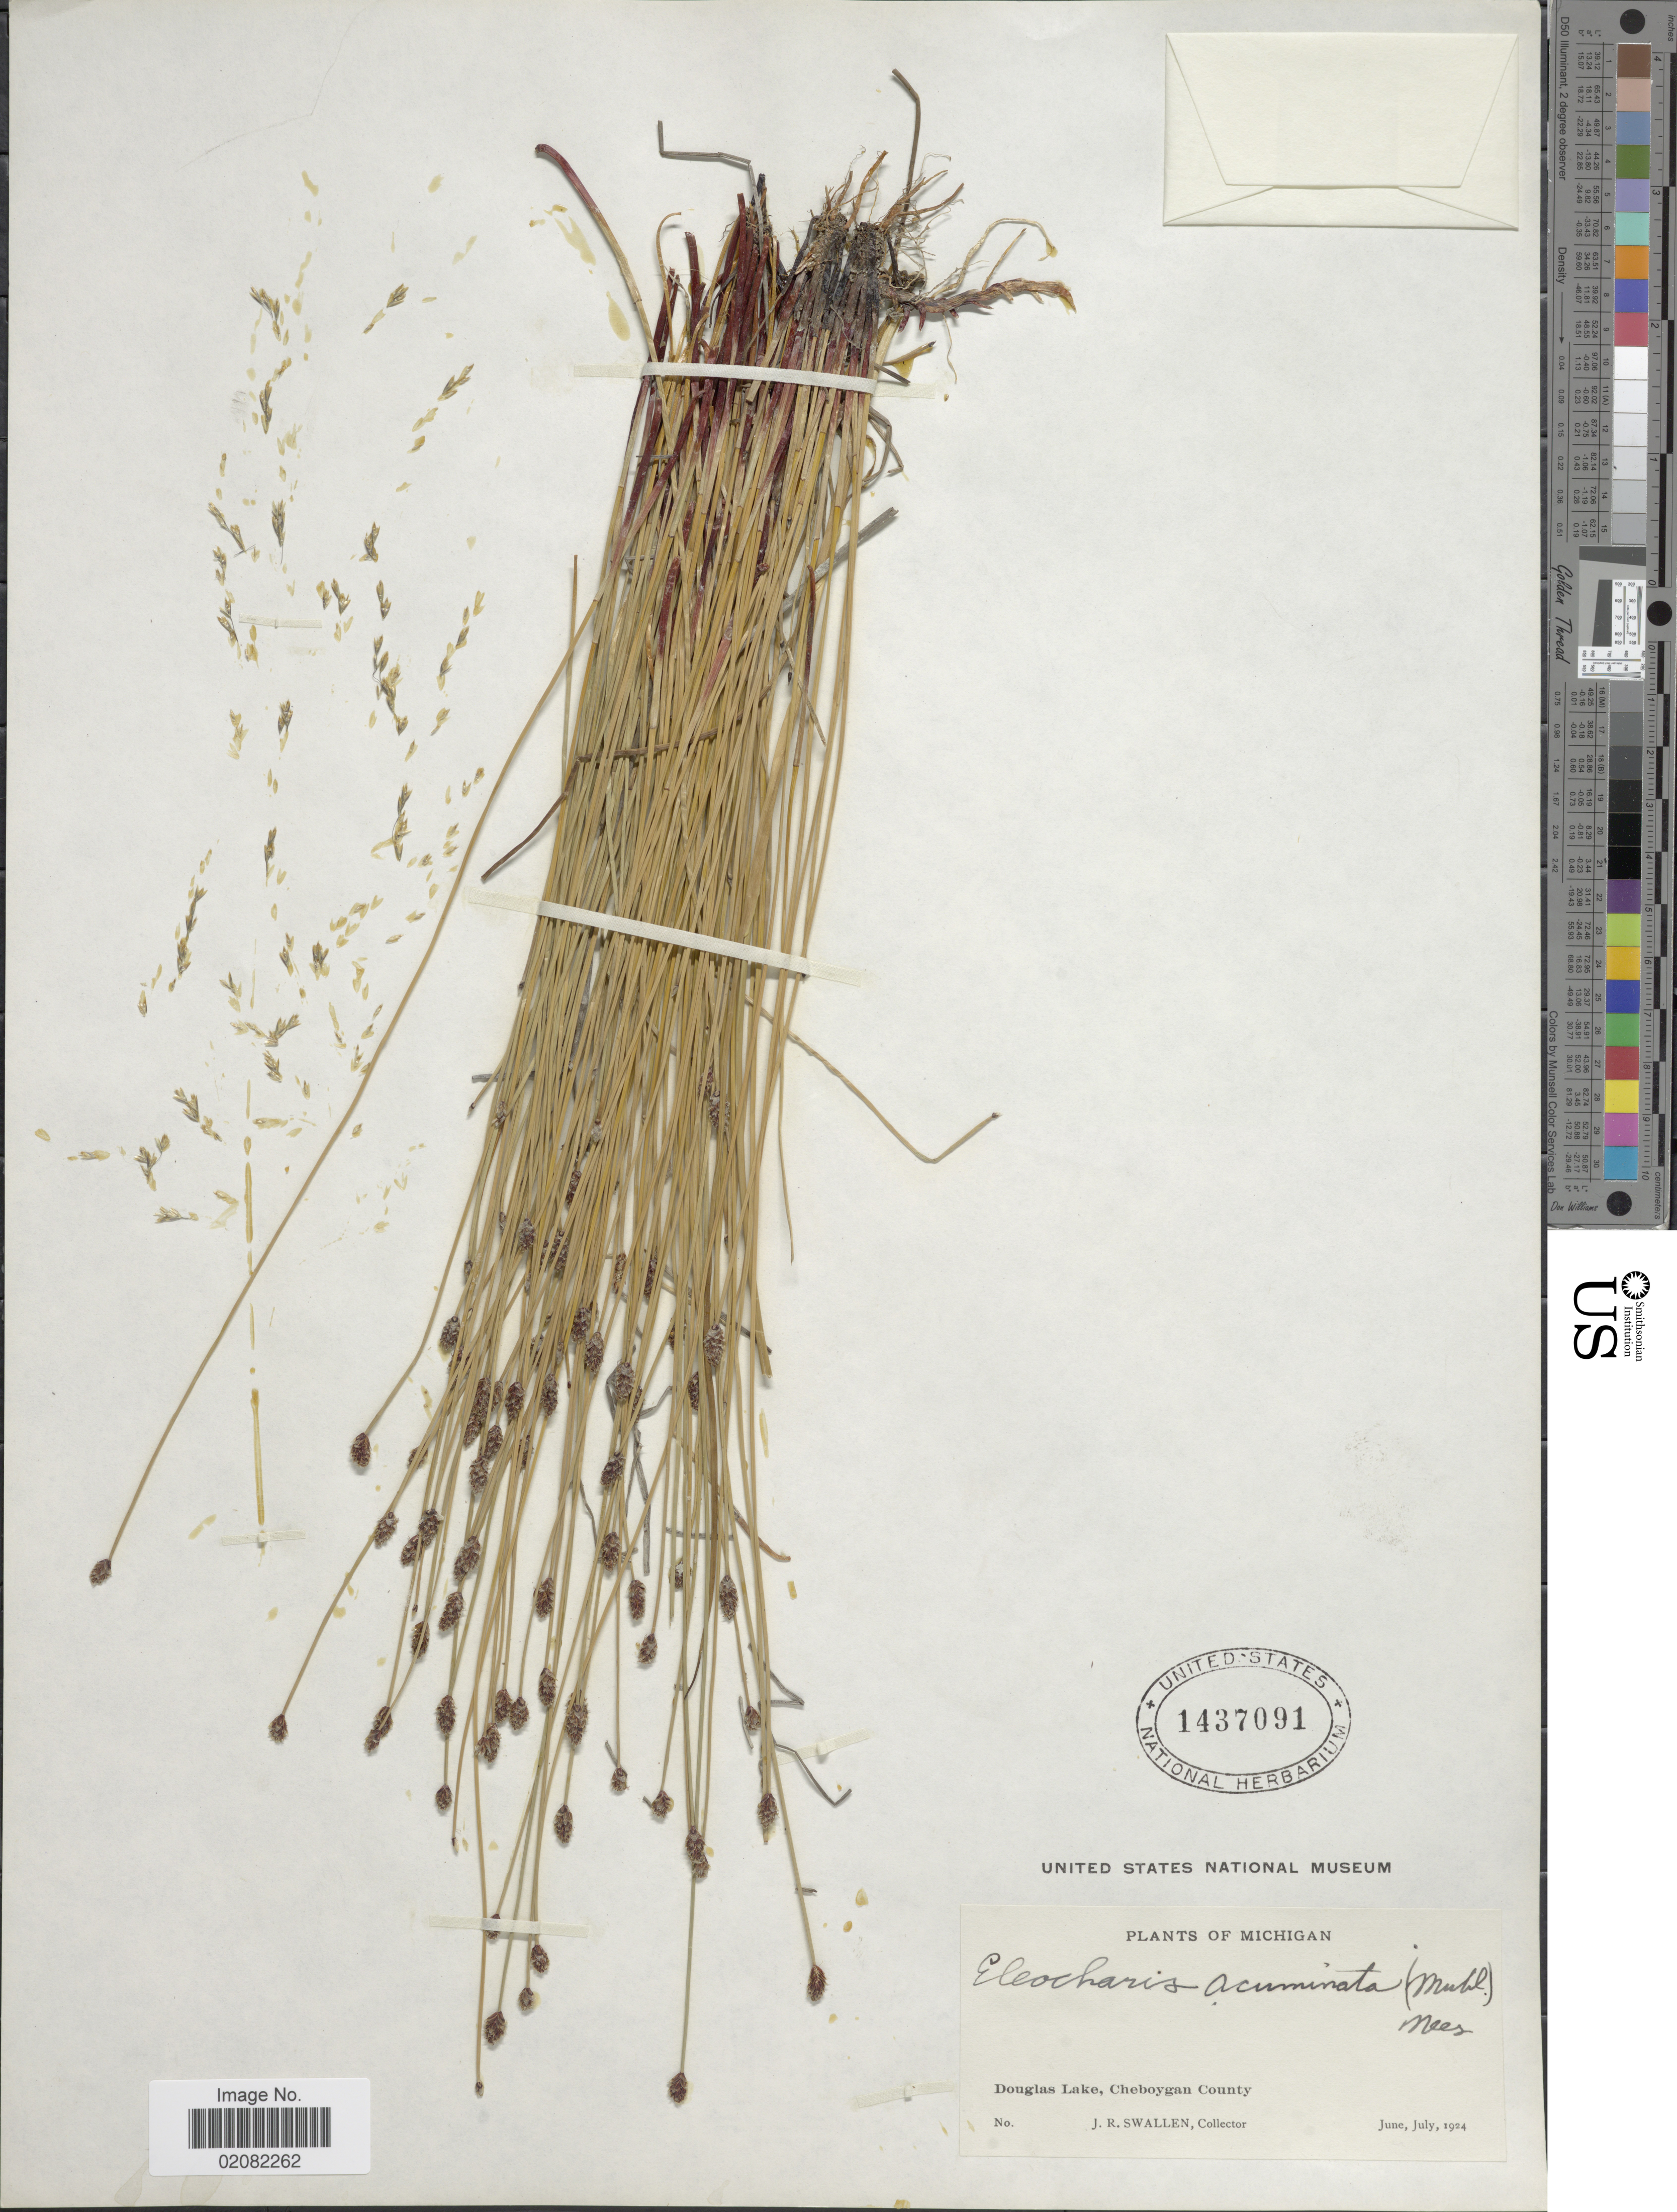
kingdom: Plantae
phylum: Tracheophyta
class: Liliopsida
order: Poales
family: Cyperaceae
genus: Eleocharis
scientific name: Eleocharis compressa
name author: Sull.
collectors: J. R. Swallen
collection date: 1924-06/1924-07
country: United States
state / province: Michigan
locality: Douglas Lake, Cheboygan County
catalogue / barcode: US 1437091